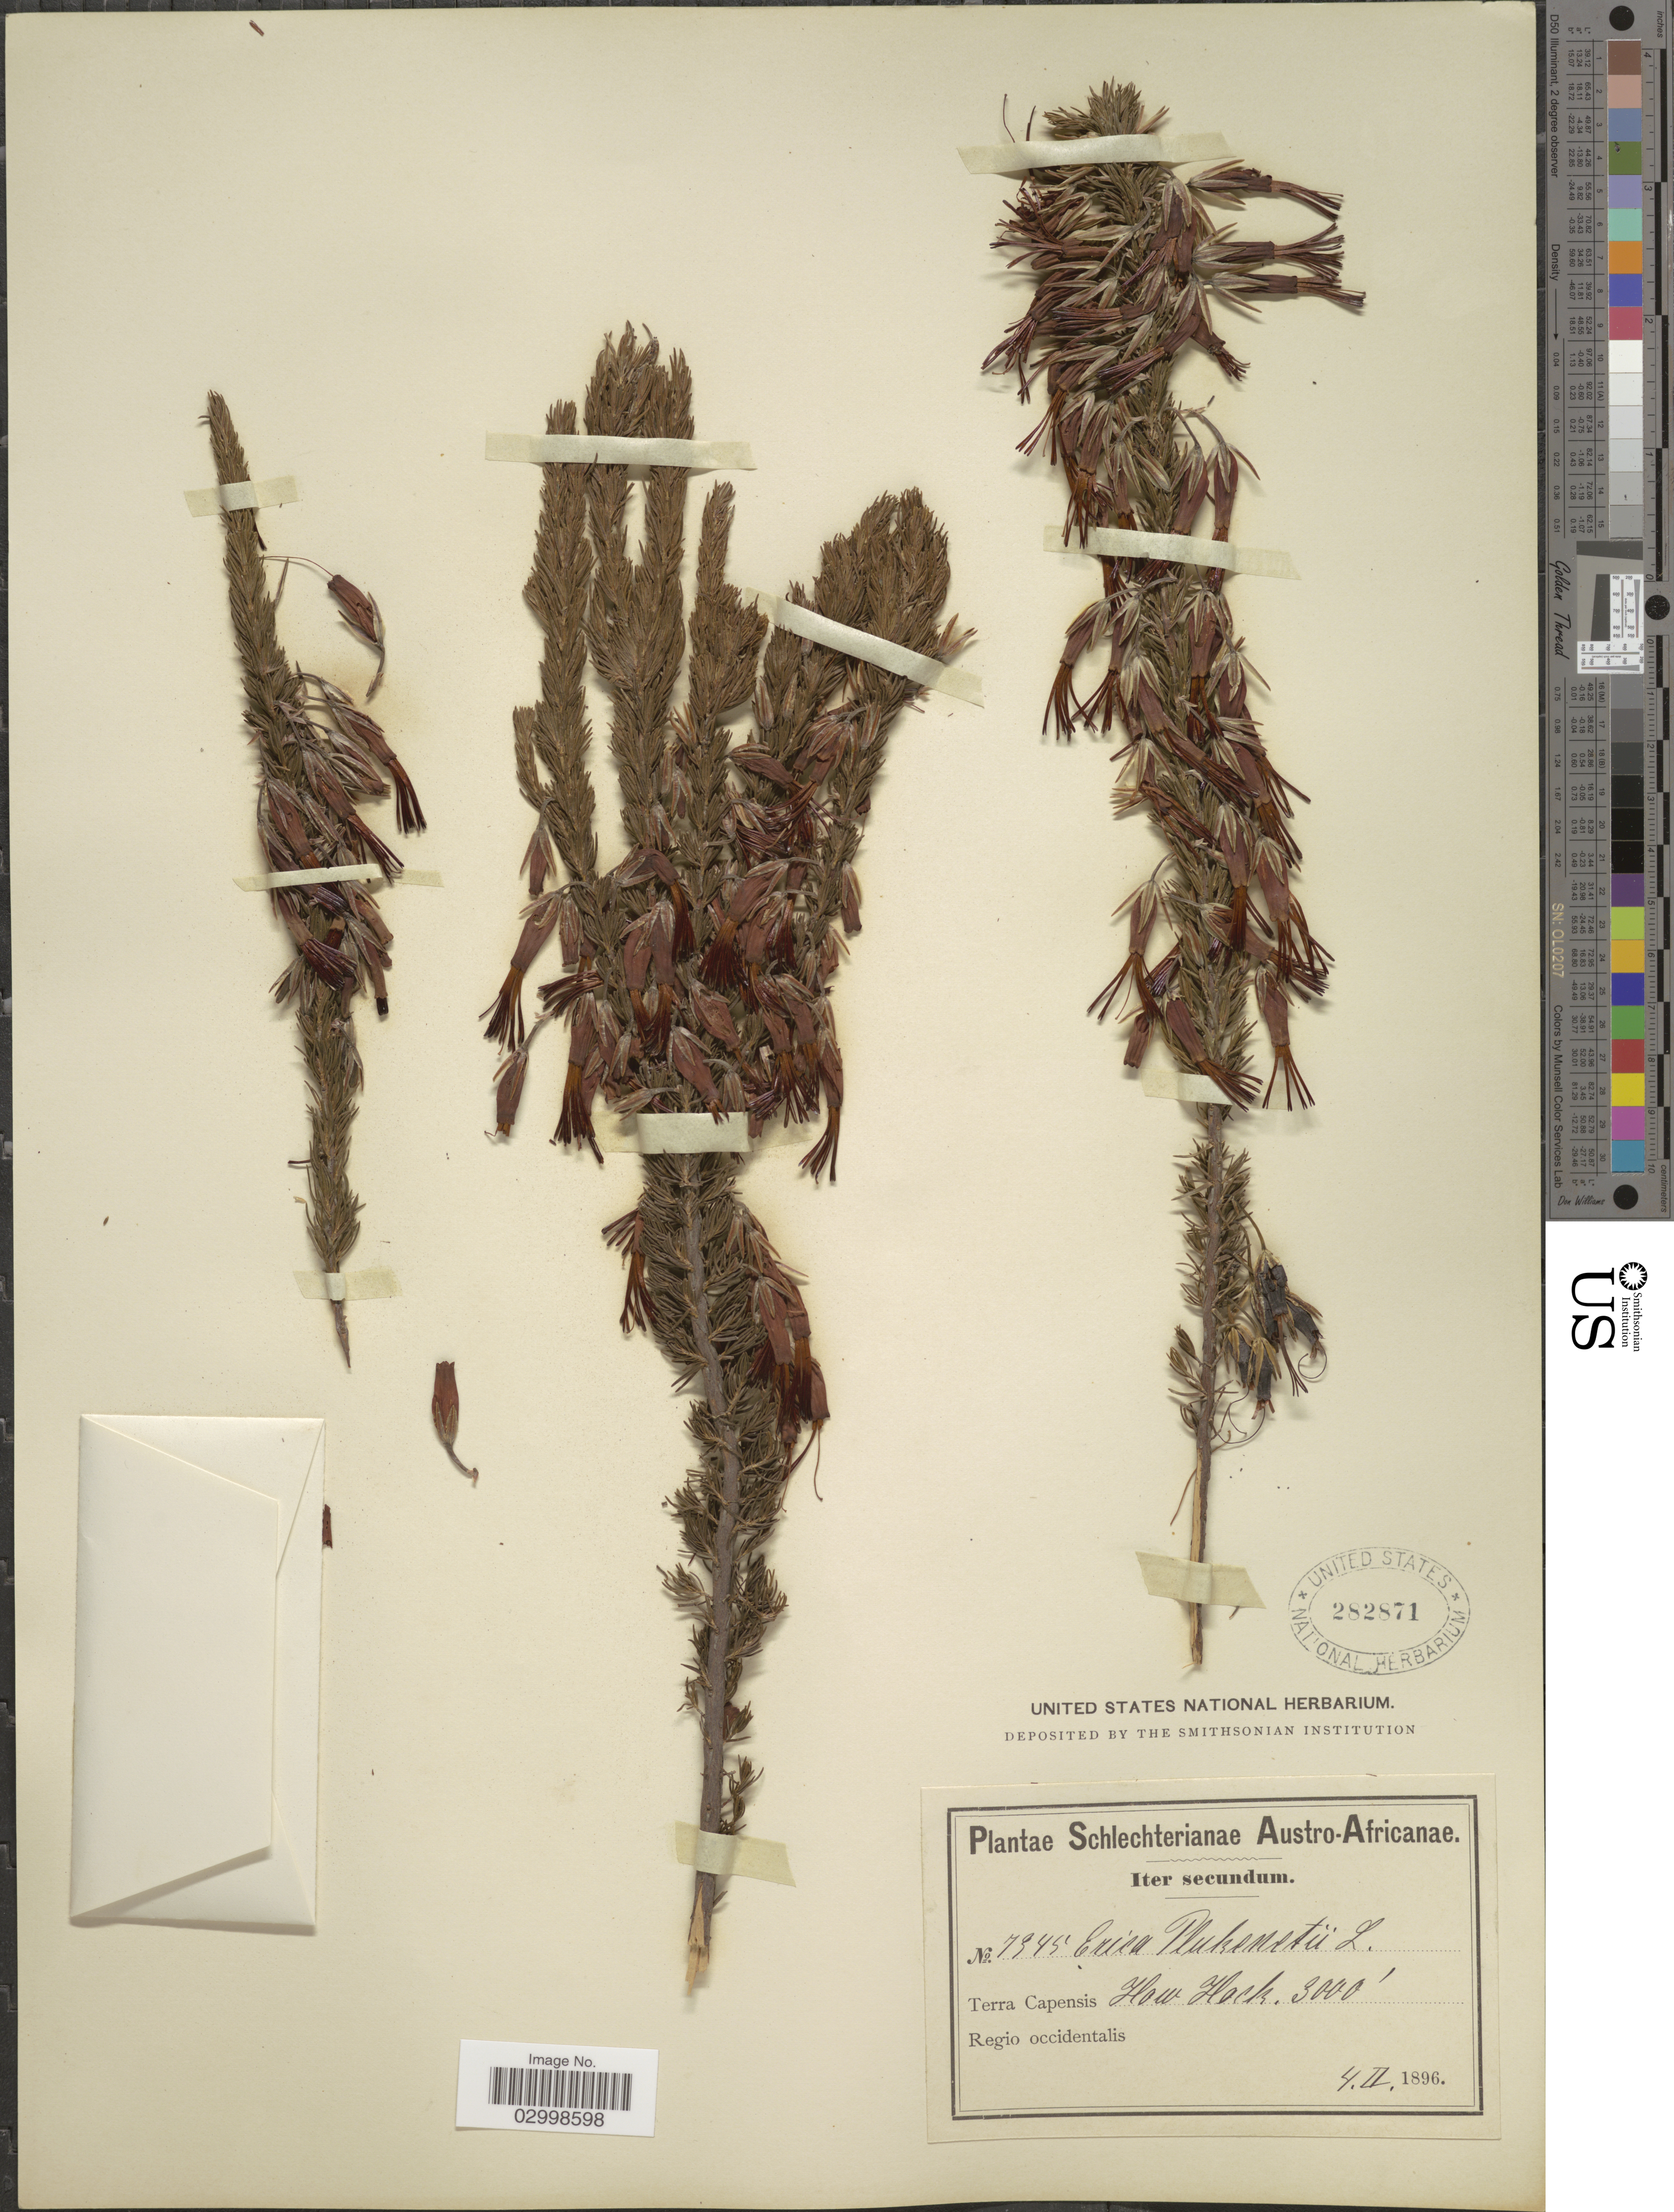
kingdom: Plantae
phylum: Tracheophyta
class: Magnoliopsida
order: Ericales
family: Ericaceae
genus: Erica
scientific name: Erica plukenetii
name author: L.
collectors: Schlechter, --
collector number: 7345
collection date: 1896-02-04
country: South Africa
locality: Terra Capensis, How Hoek, Regio occidentalis.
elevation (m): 0.1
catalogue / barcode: US 282871